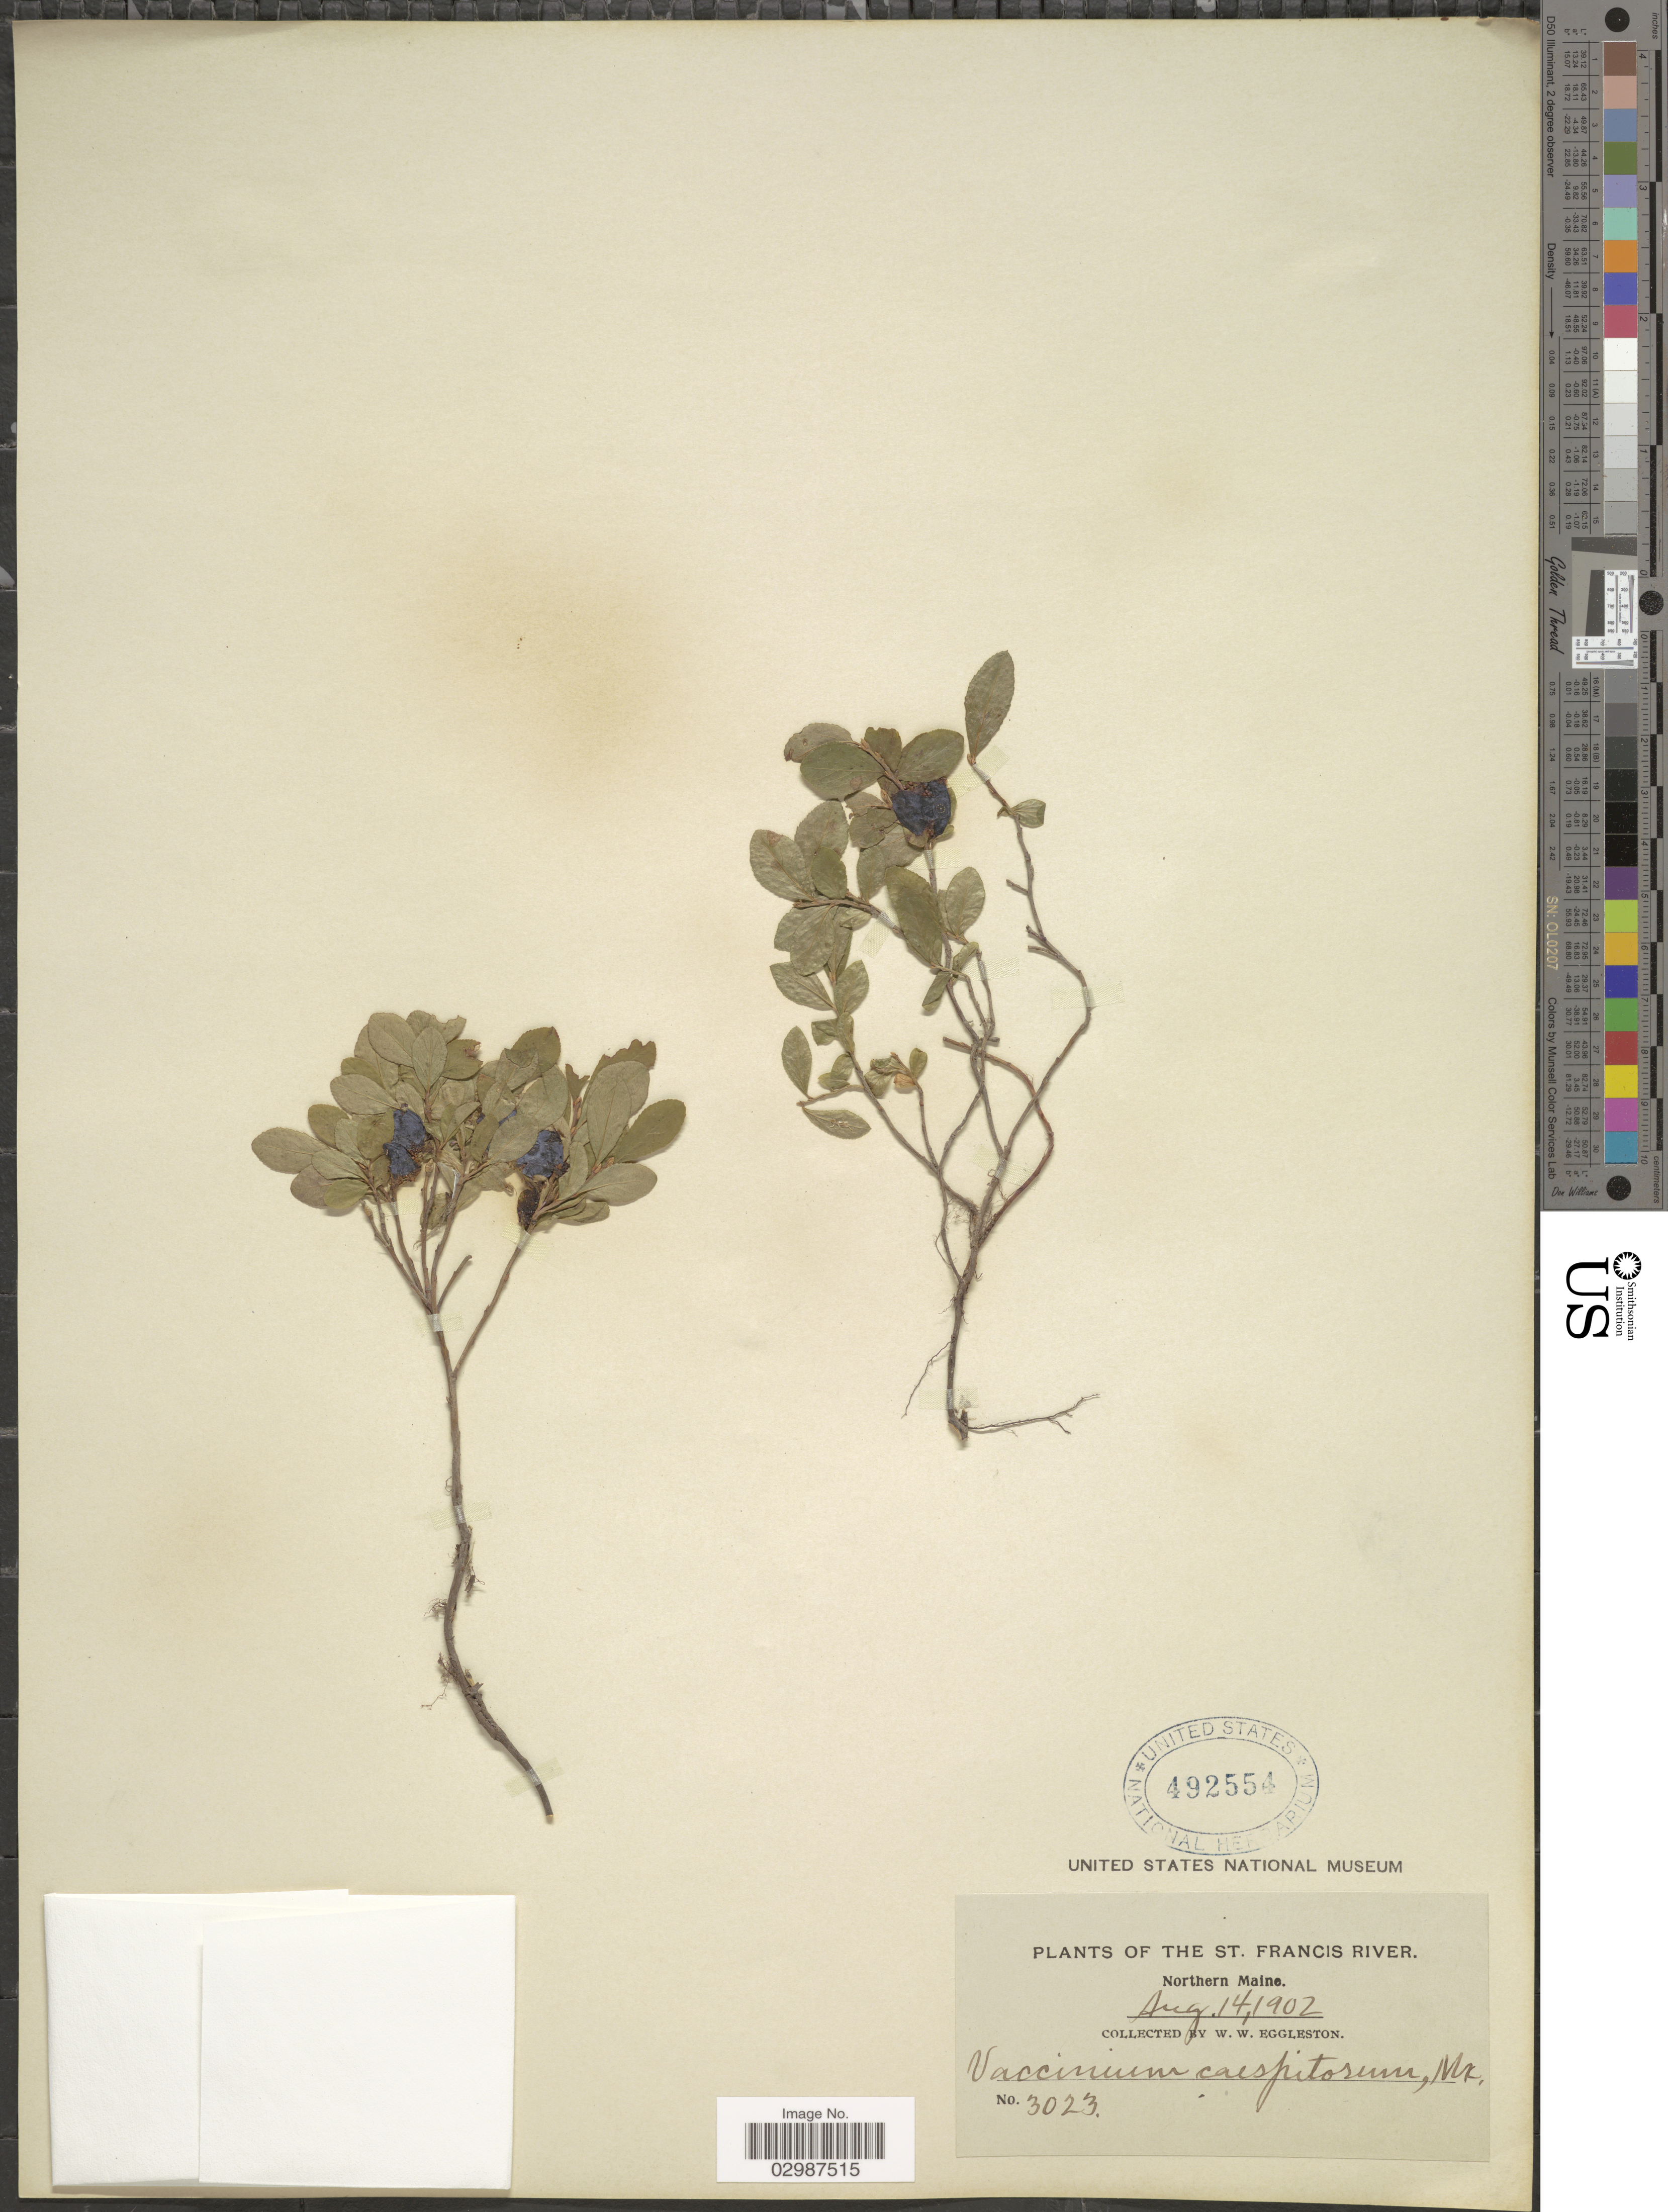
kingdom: Plantae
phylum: Tracheophyta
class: Magnoliopsida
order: Ericales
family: Ericaceae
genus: Vaccinium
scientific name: Vaccinium caespitosum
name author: Michx.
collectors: W. W. Eggleston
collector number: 3023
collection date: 1902-08-14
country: United States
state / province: Maine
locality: The St. Francis River. Northern Maine.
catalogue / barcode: US 492554